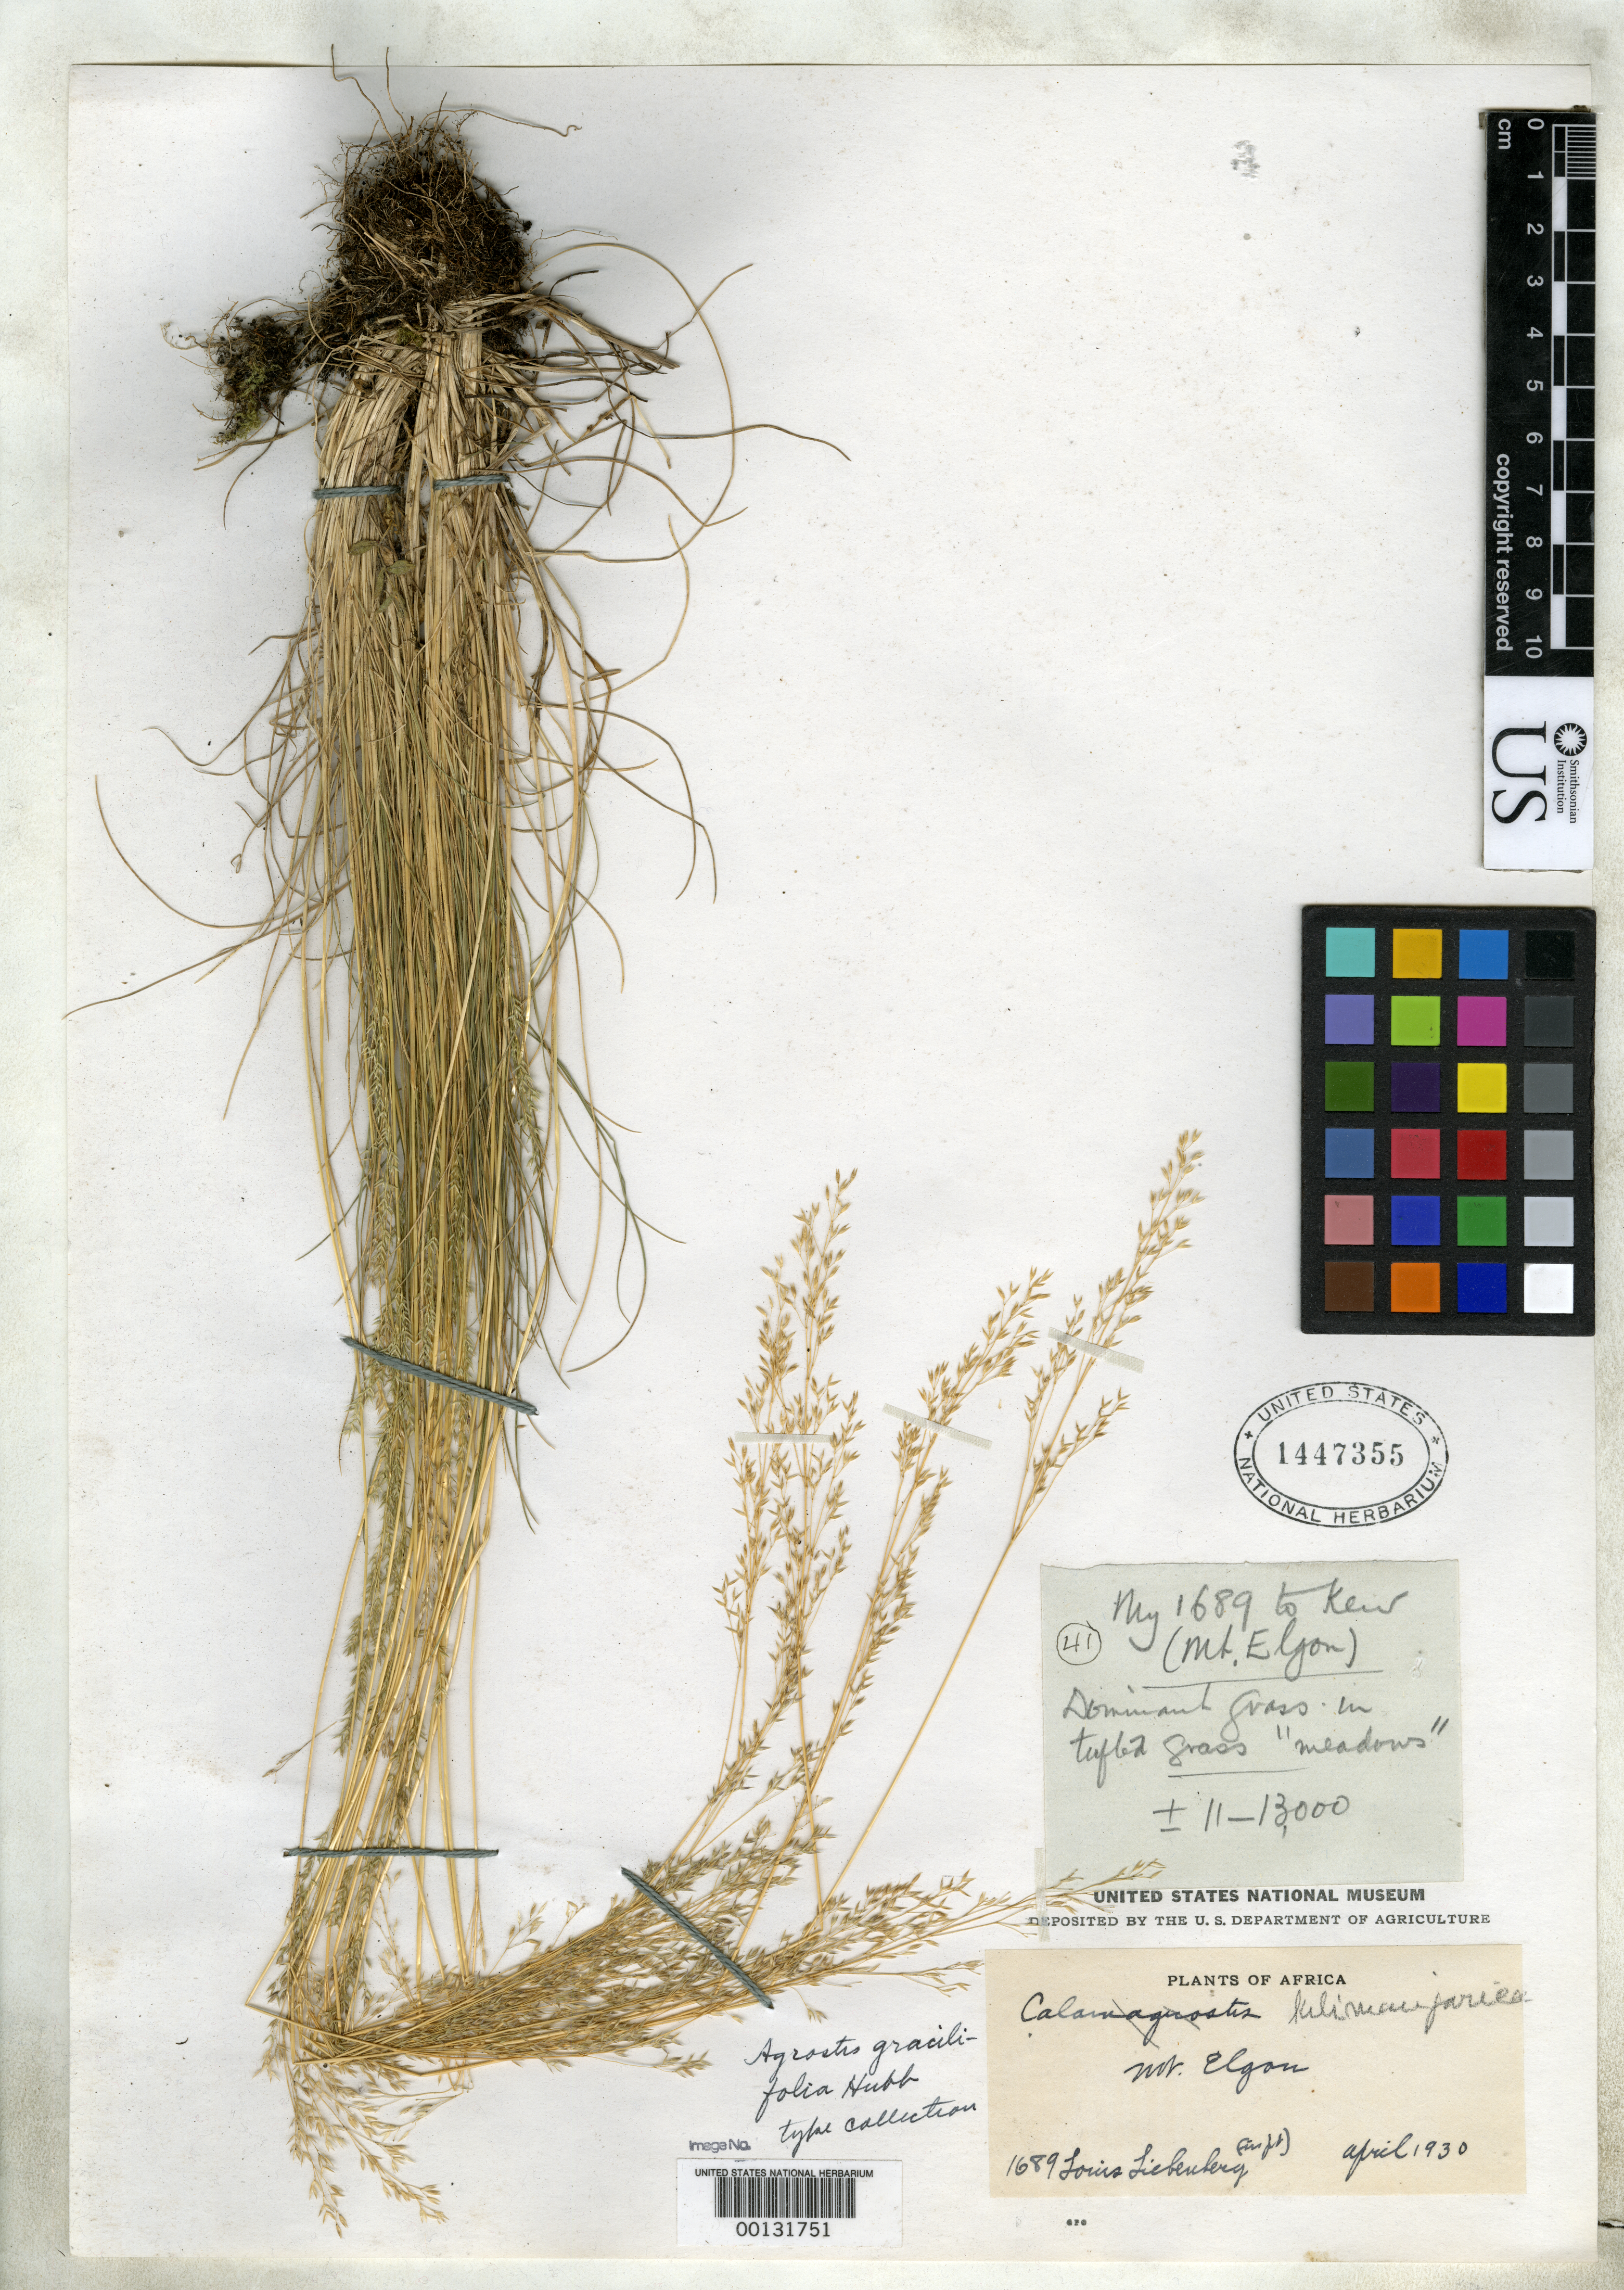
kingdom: Plantae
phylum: Tracheophyta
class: Liliopsida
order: Poales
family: Poaceae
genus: Agrostis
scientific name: Agrostis gracilifolia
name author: C.E. Hubb.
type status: Isotype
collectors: L. Liebenberg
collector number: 1689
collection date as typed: Apr 1930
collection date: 1930-04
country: Uganda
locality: Mt. Elgon.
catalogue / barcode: US 1447355